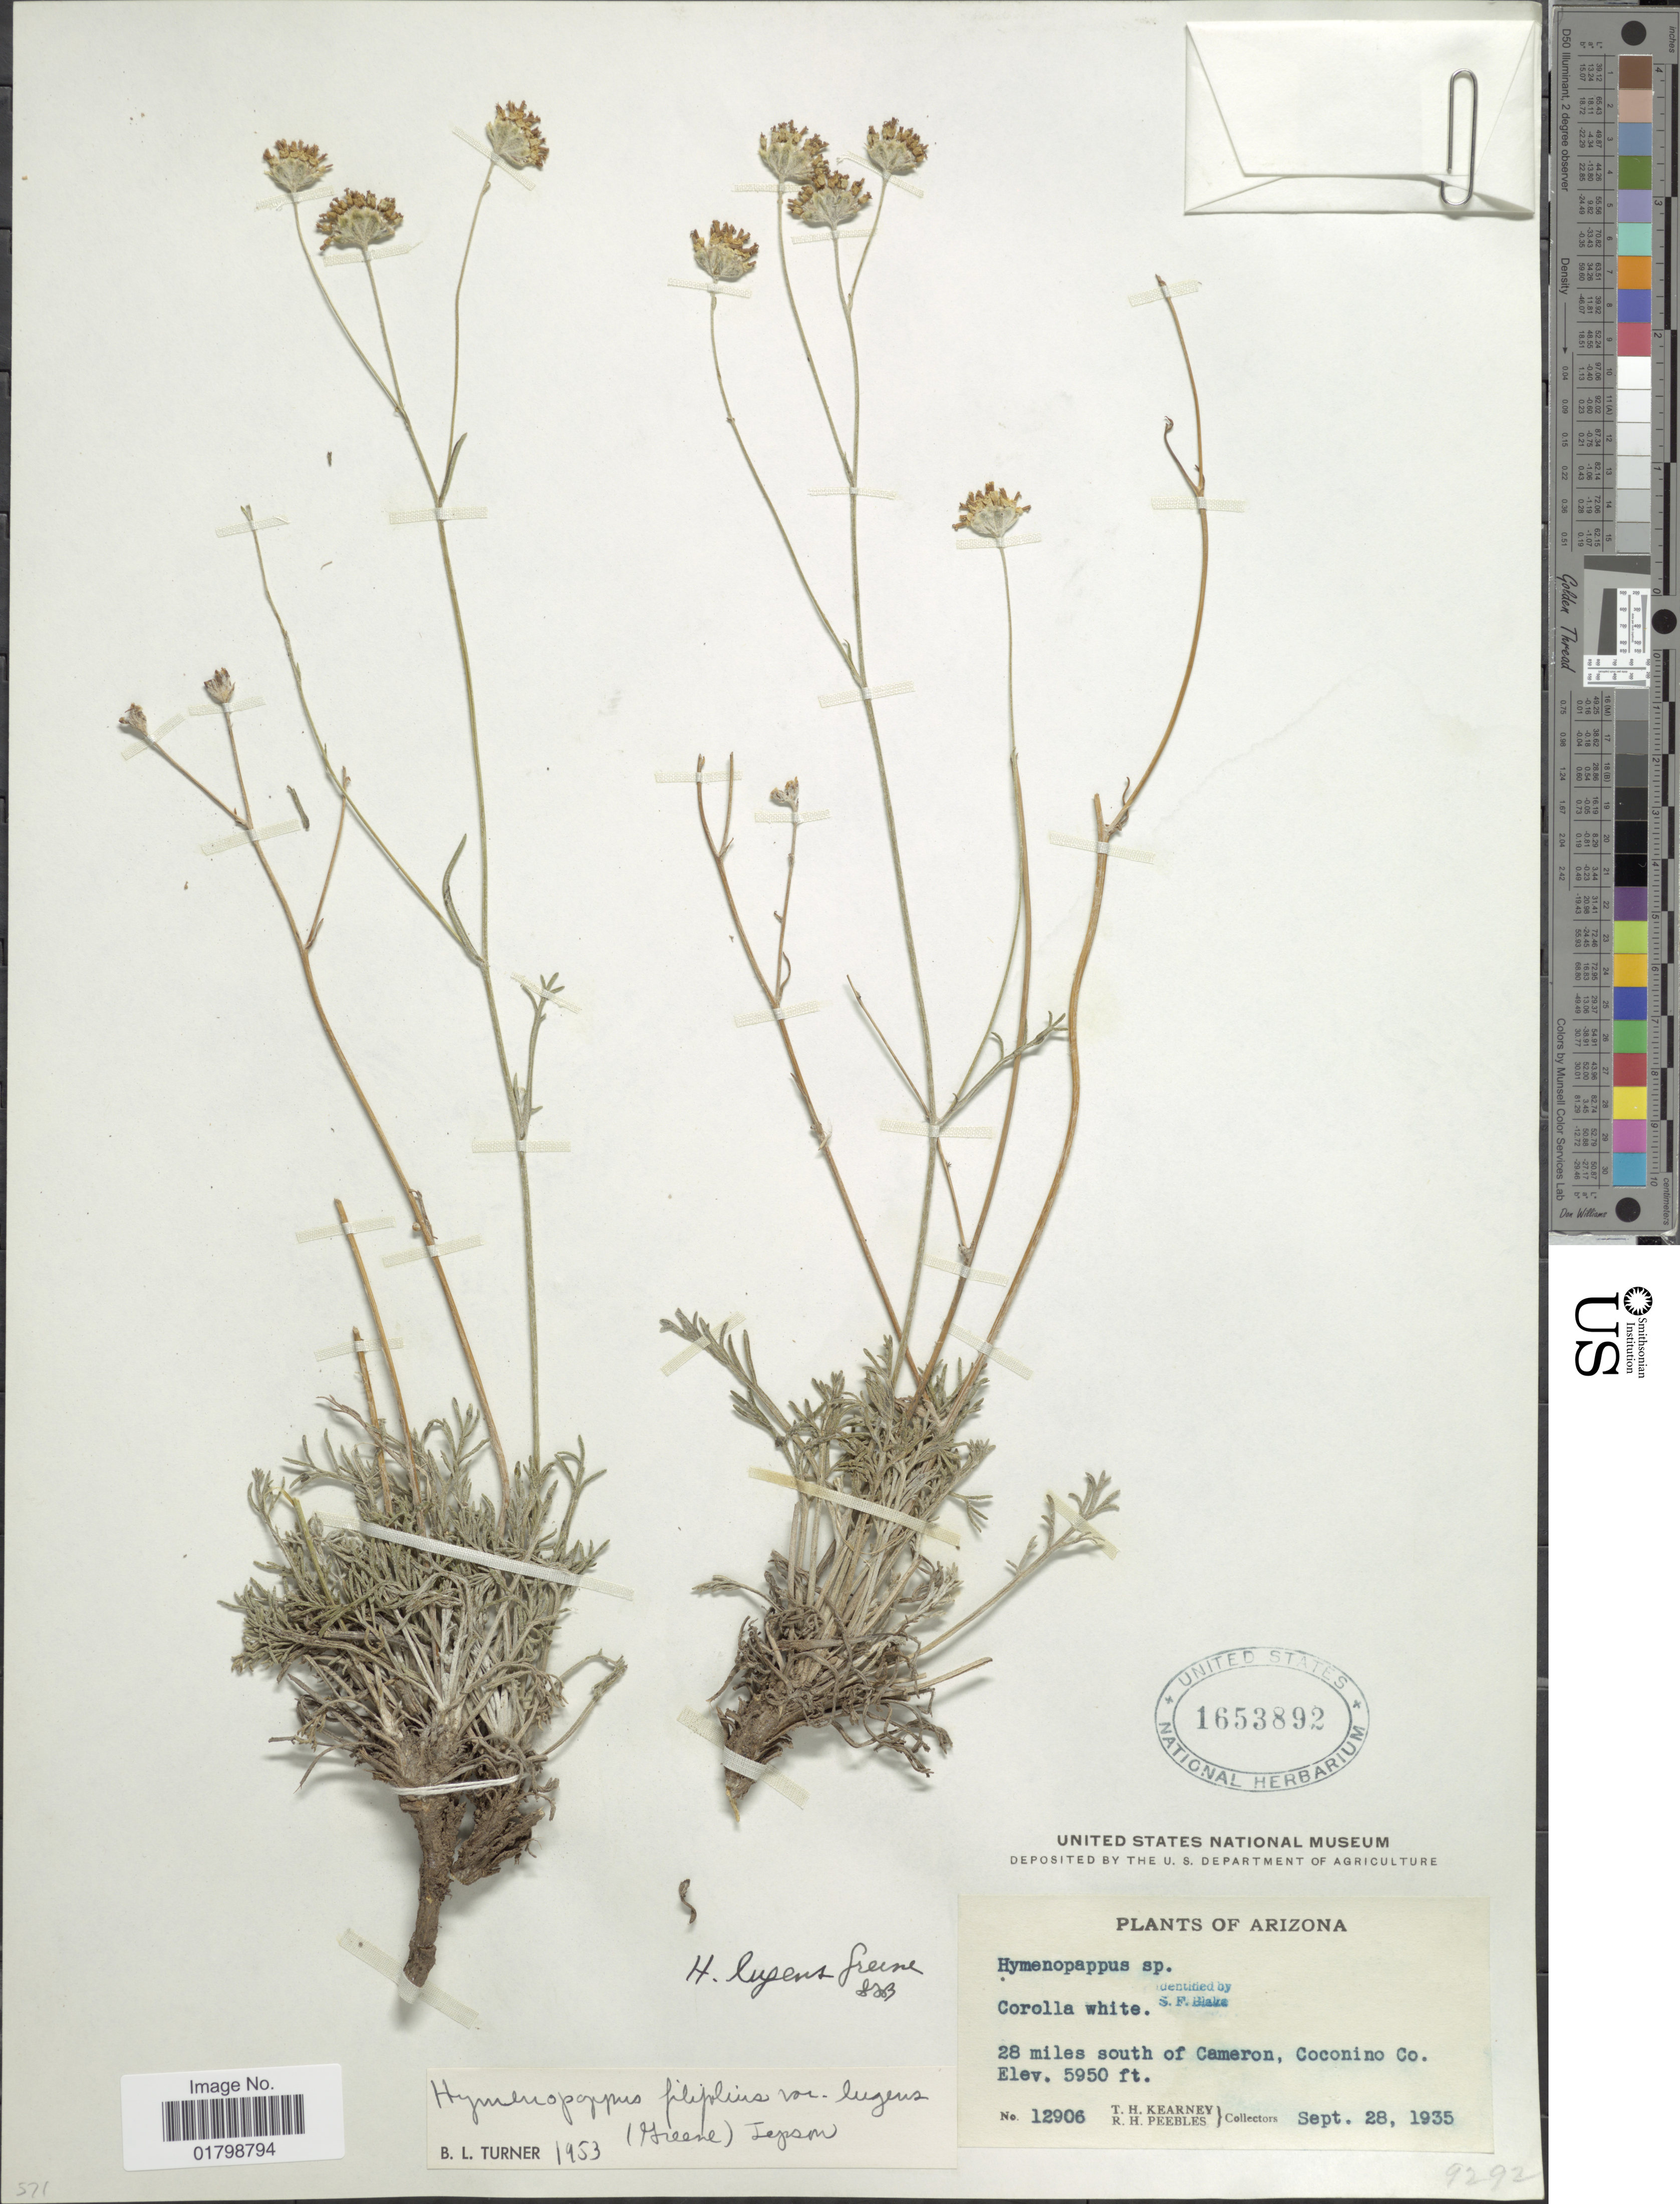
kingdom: Plantae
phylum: Tracheophyta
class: Magnoliopsida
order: Asterales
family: Asteraceae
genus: Hymenopappus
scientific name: Hymenopappus filifolius var. lugens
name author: (Greene) Jeps.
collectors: T. H. Kearney & R. H. Peebles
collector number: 12906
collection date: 1935-09-28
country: United States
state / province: Arizona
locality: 28 miles south of Cameron, Coconino Co.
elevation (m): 1814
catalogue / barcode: US 1653892